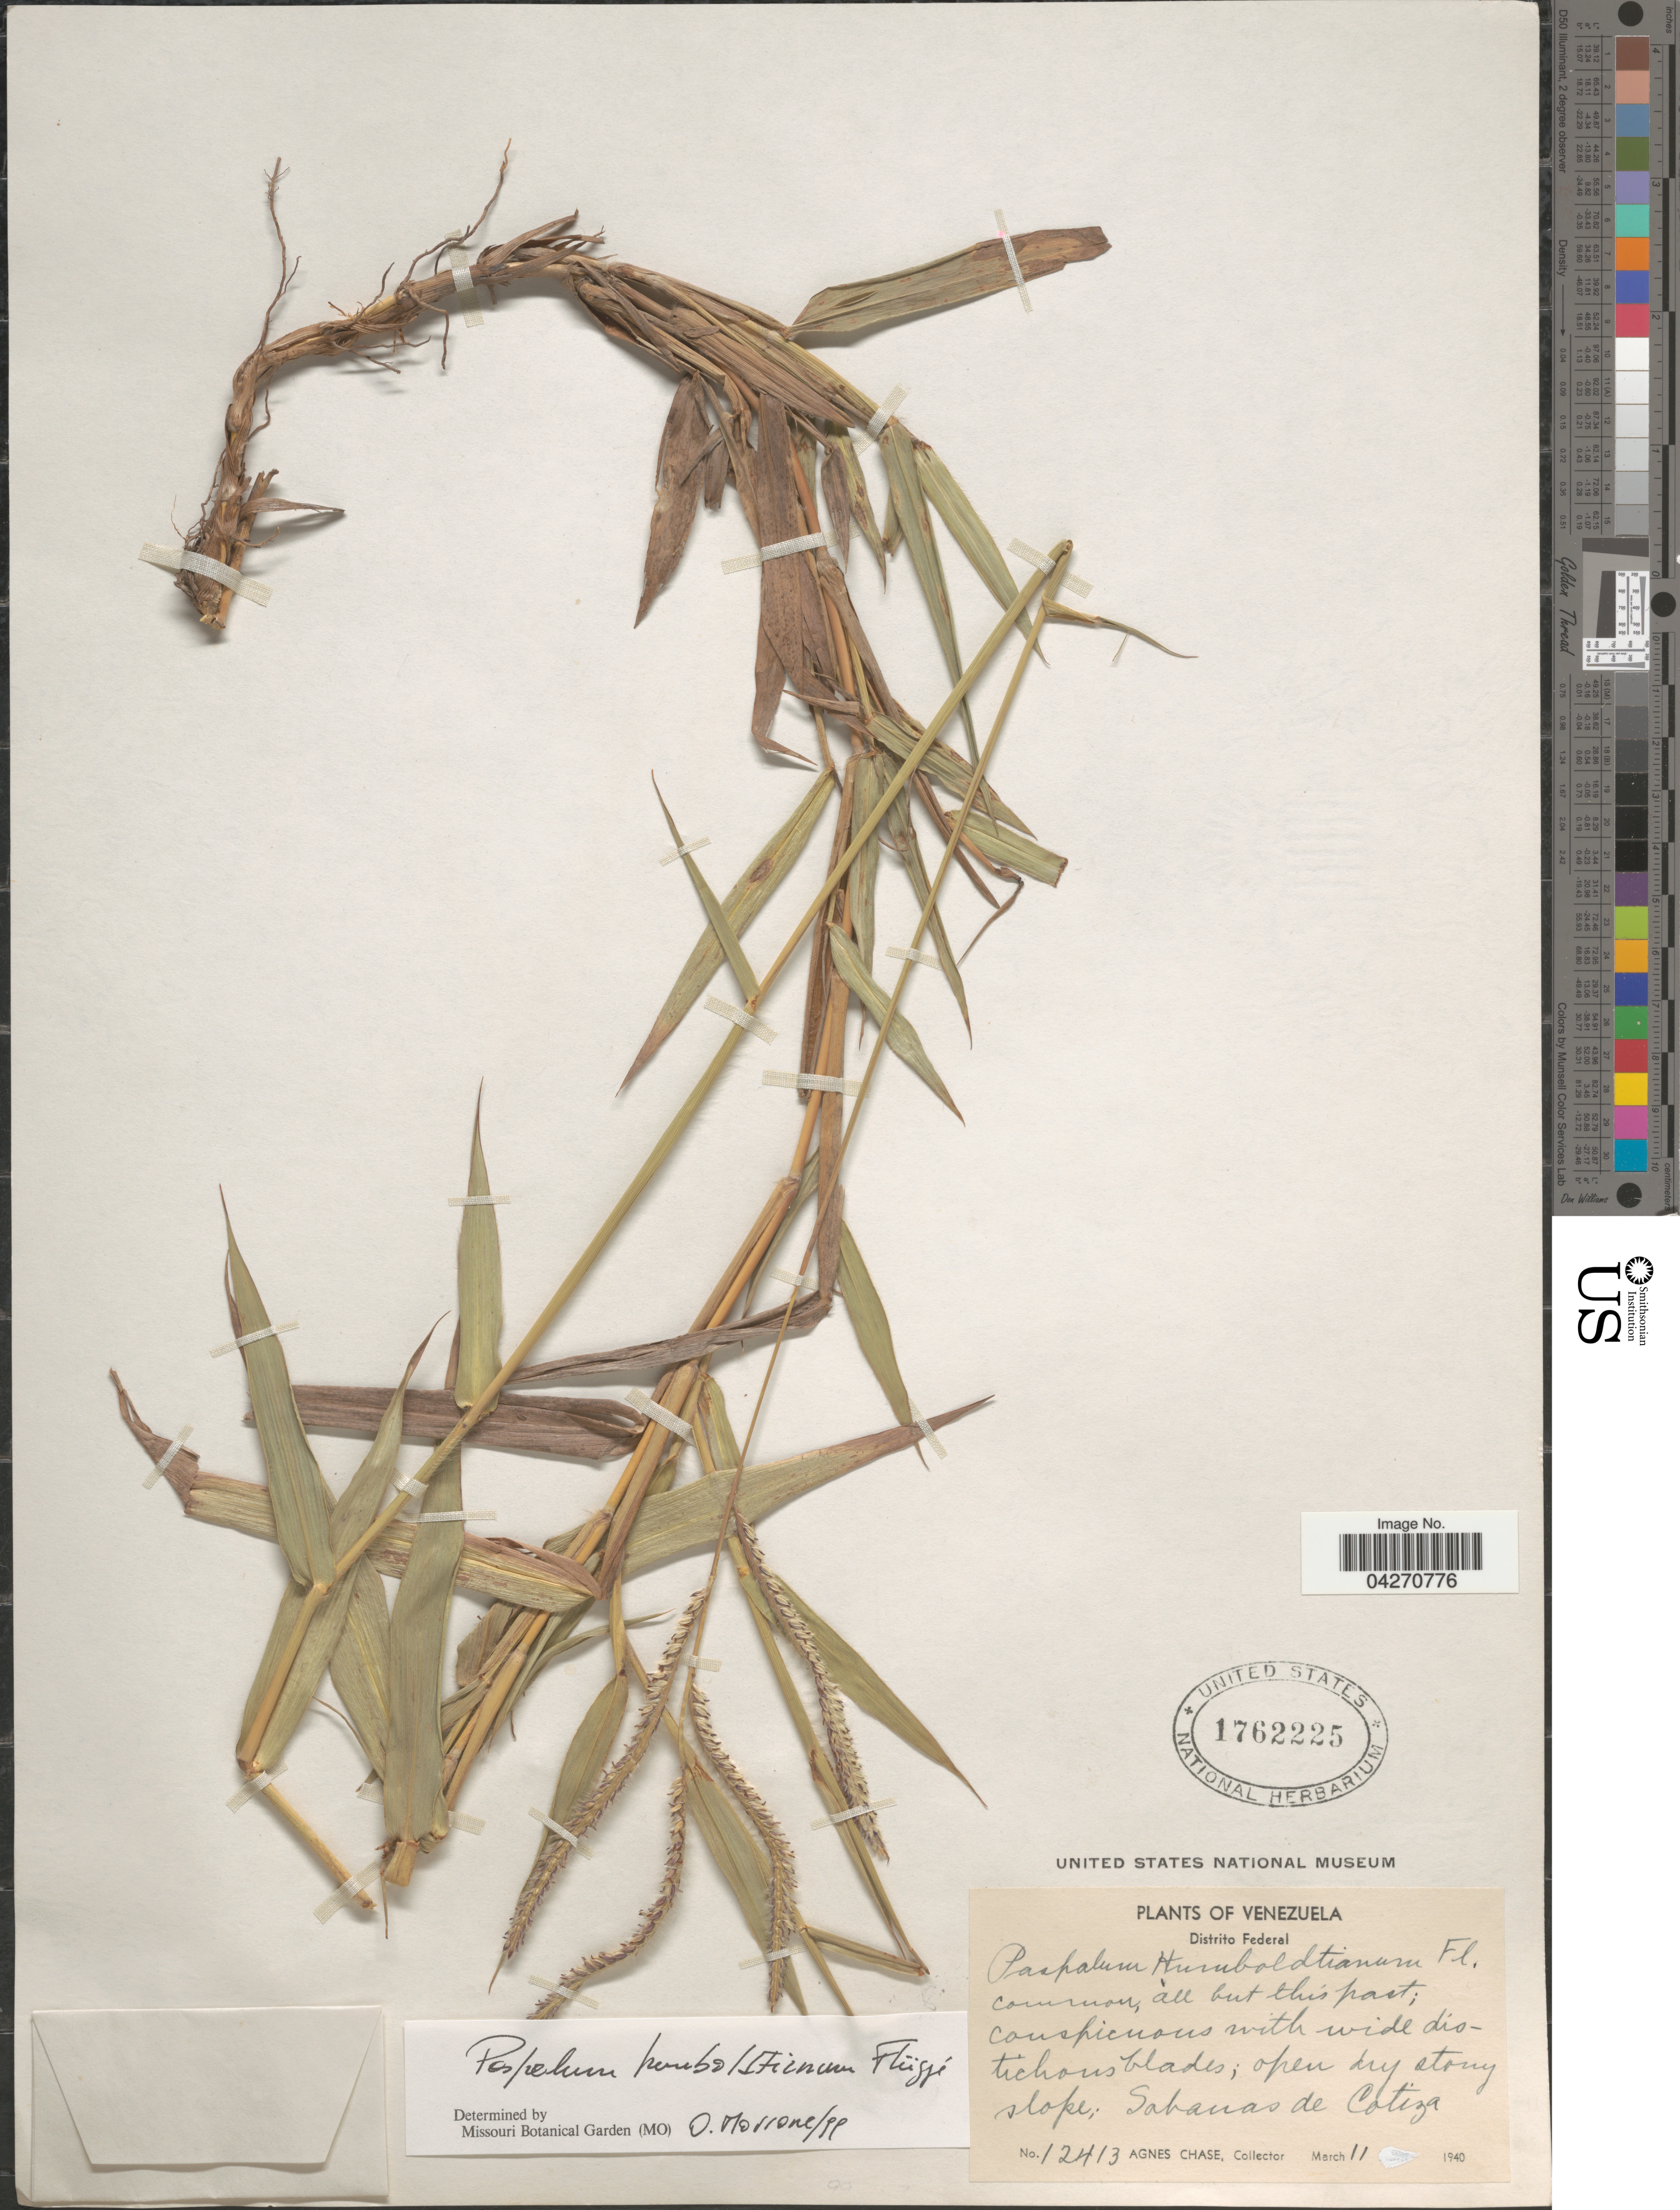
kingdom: Plantae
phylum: Tracheophyta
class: Liliopsida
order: Poales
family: Poaceae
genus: Paspalum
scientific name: Paspalum humboldtianum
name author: Flüggé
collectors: A. Chase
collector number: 12413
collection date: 1940-03-11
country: Venezuela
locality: Distrito Federal. Sabanas de Cotiza.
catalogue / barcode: US 1762225